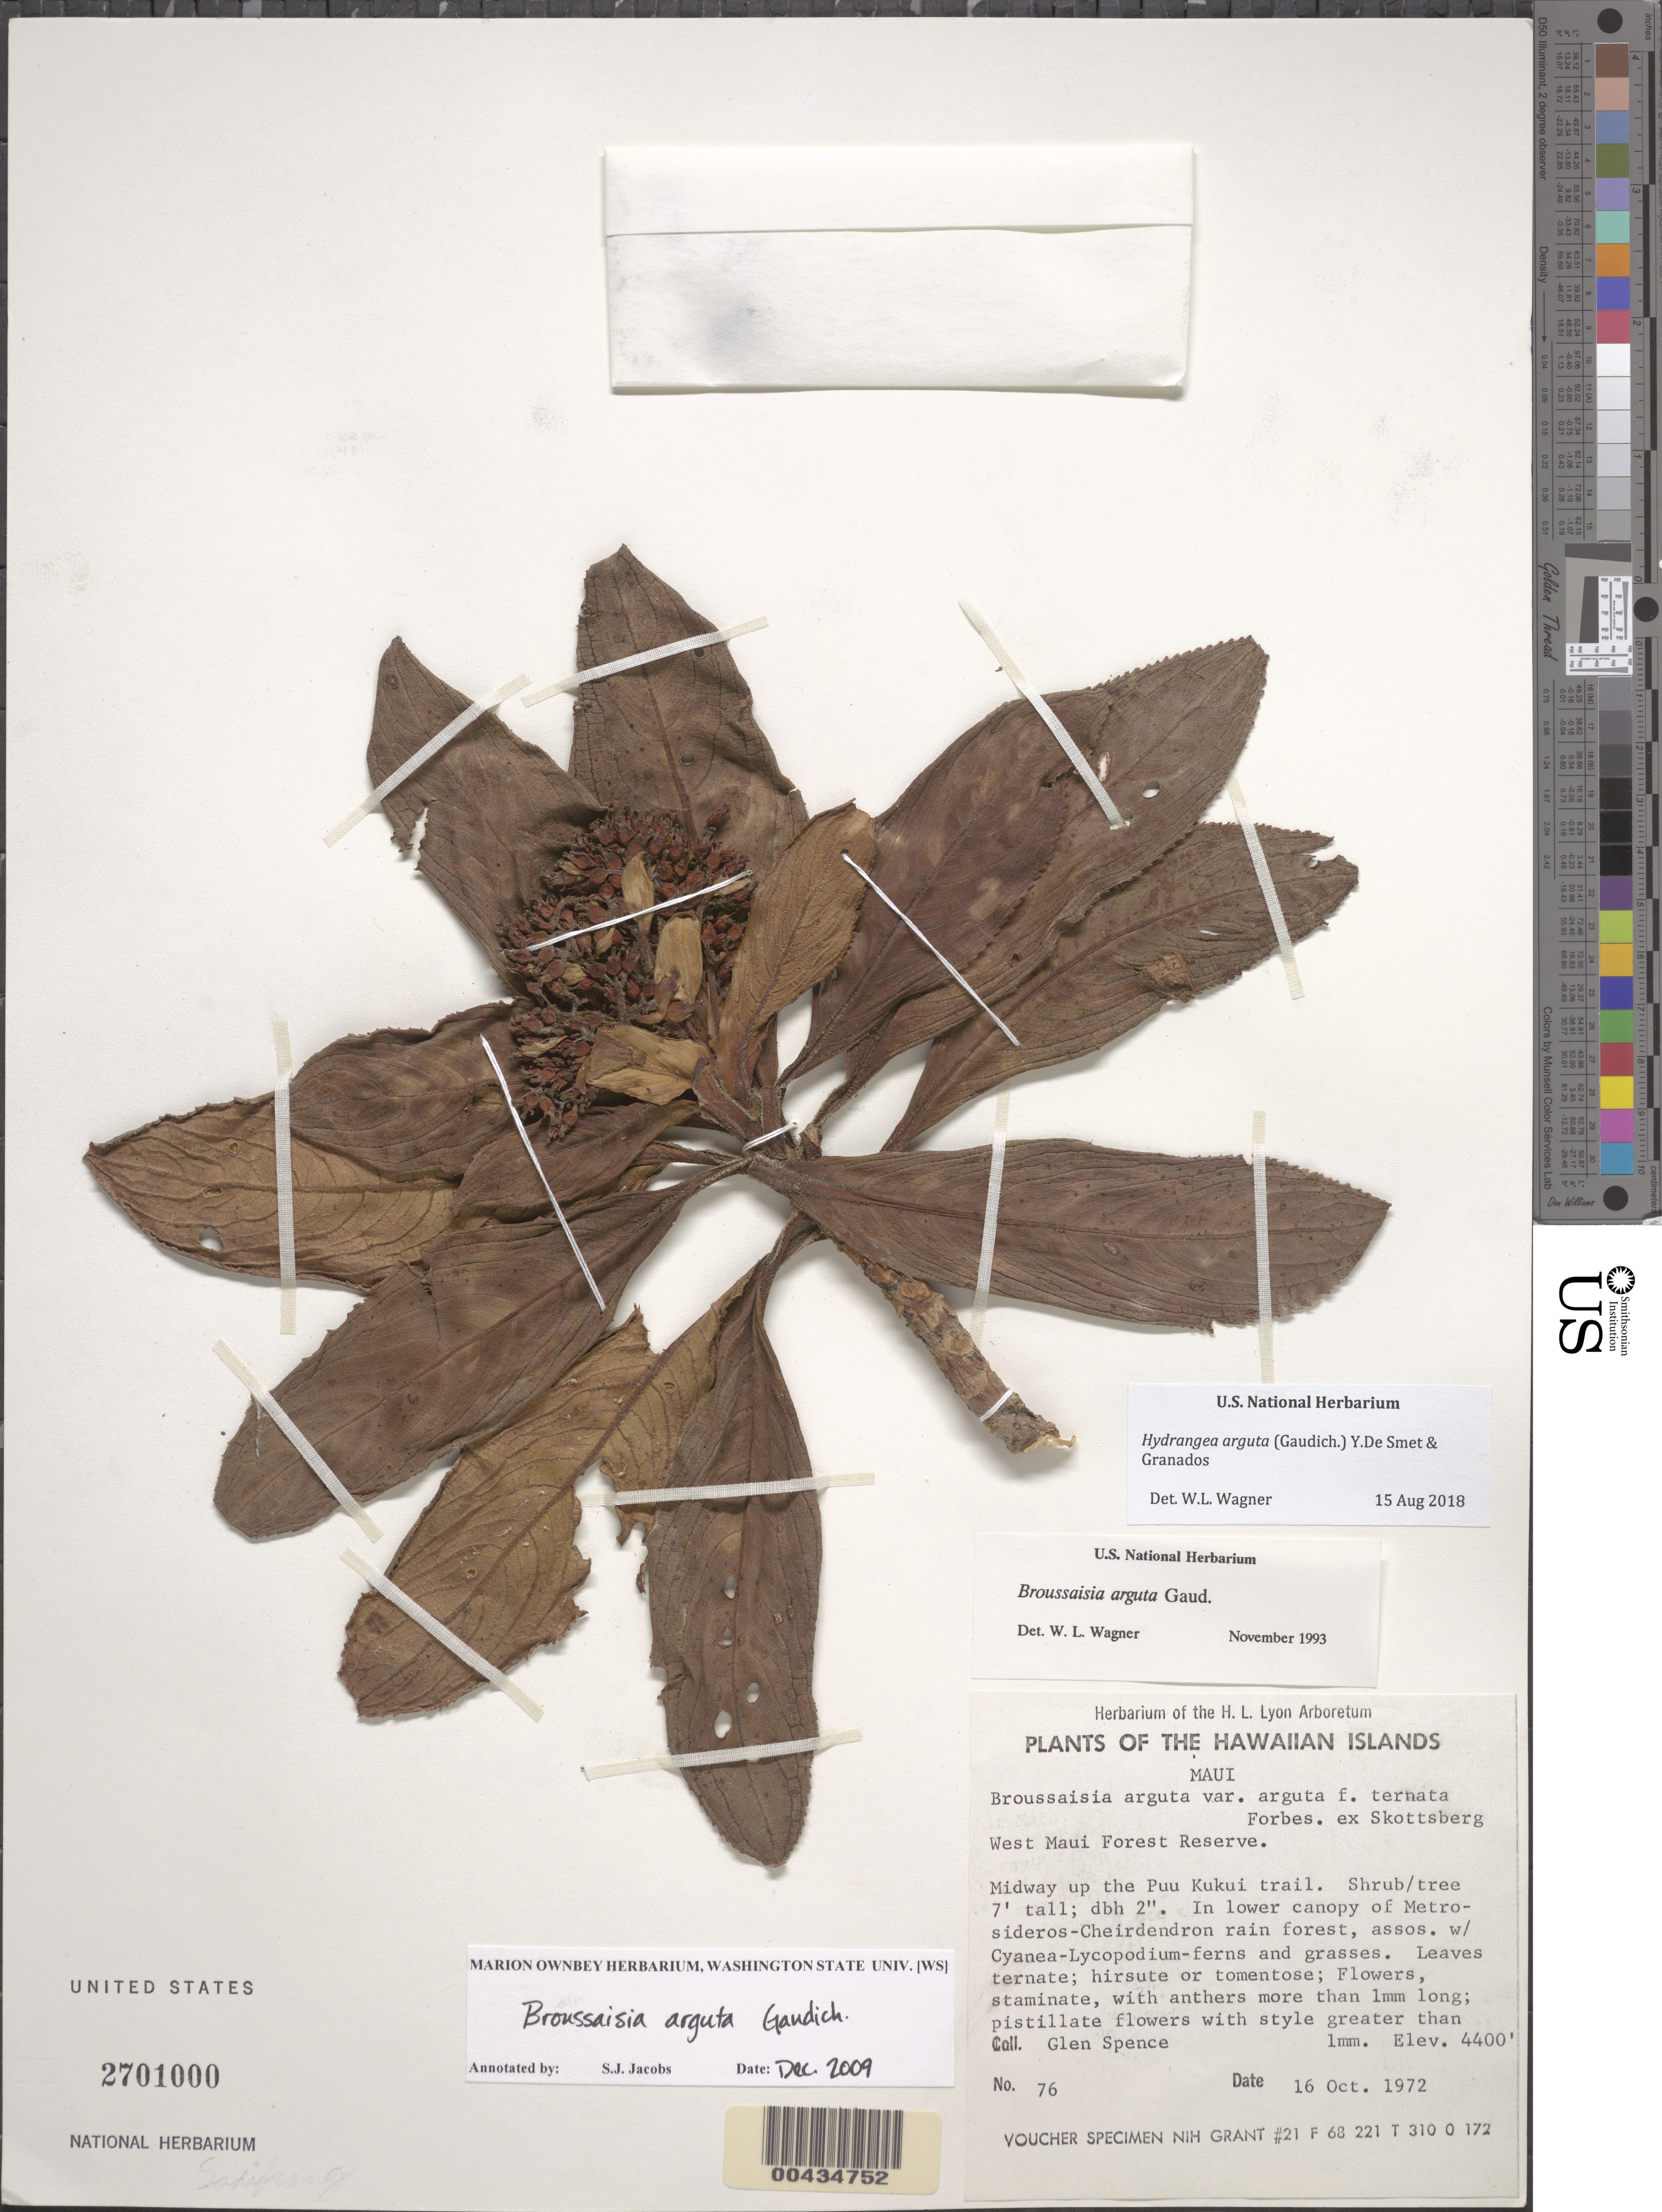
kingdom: Plantae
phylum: Tracheophyta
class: Magnoliopsida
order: Cornales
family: Hydrangeaceae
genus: Hydrangea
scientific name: Hydrangea arguta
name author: (Gaudich.) Y. De Smet & C. Granados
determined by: Wagner, W. L., (BOT), Smithsonian Institution - National Museum of Natural History (UNITED STATES)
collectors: G. Spence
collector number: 76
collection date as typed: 16 Oct 1972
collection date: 1972-10-16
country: United States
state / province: Hawaii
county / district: Maui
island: Maui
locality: West Maui Forest Reserve. Midway up the Puu Kukui trail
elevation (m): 1341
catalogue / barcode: US 2701000